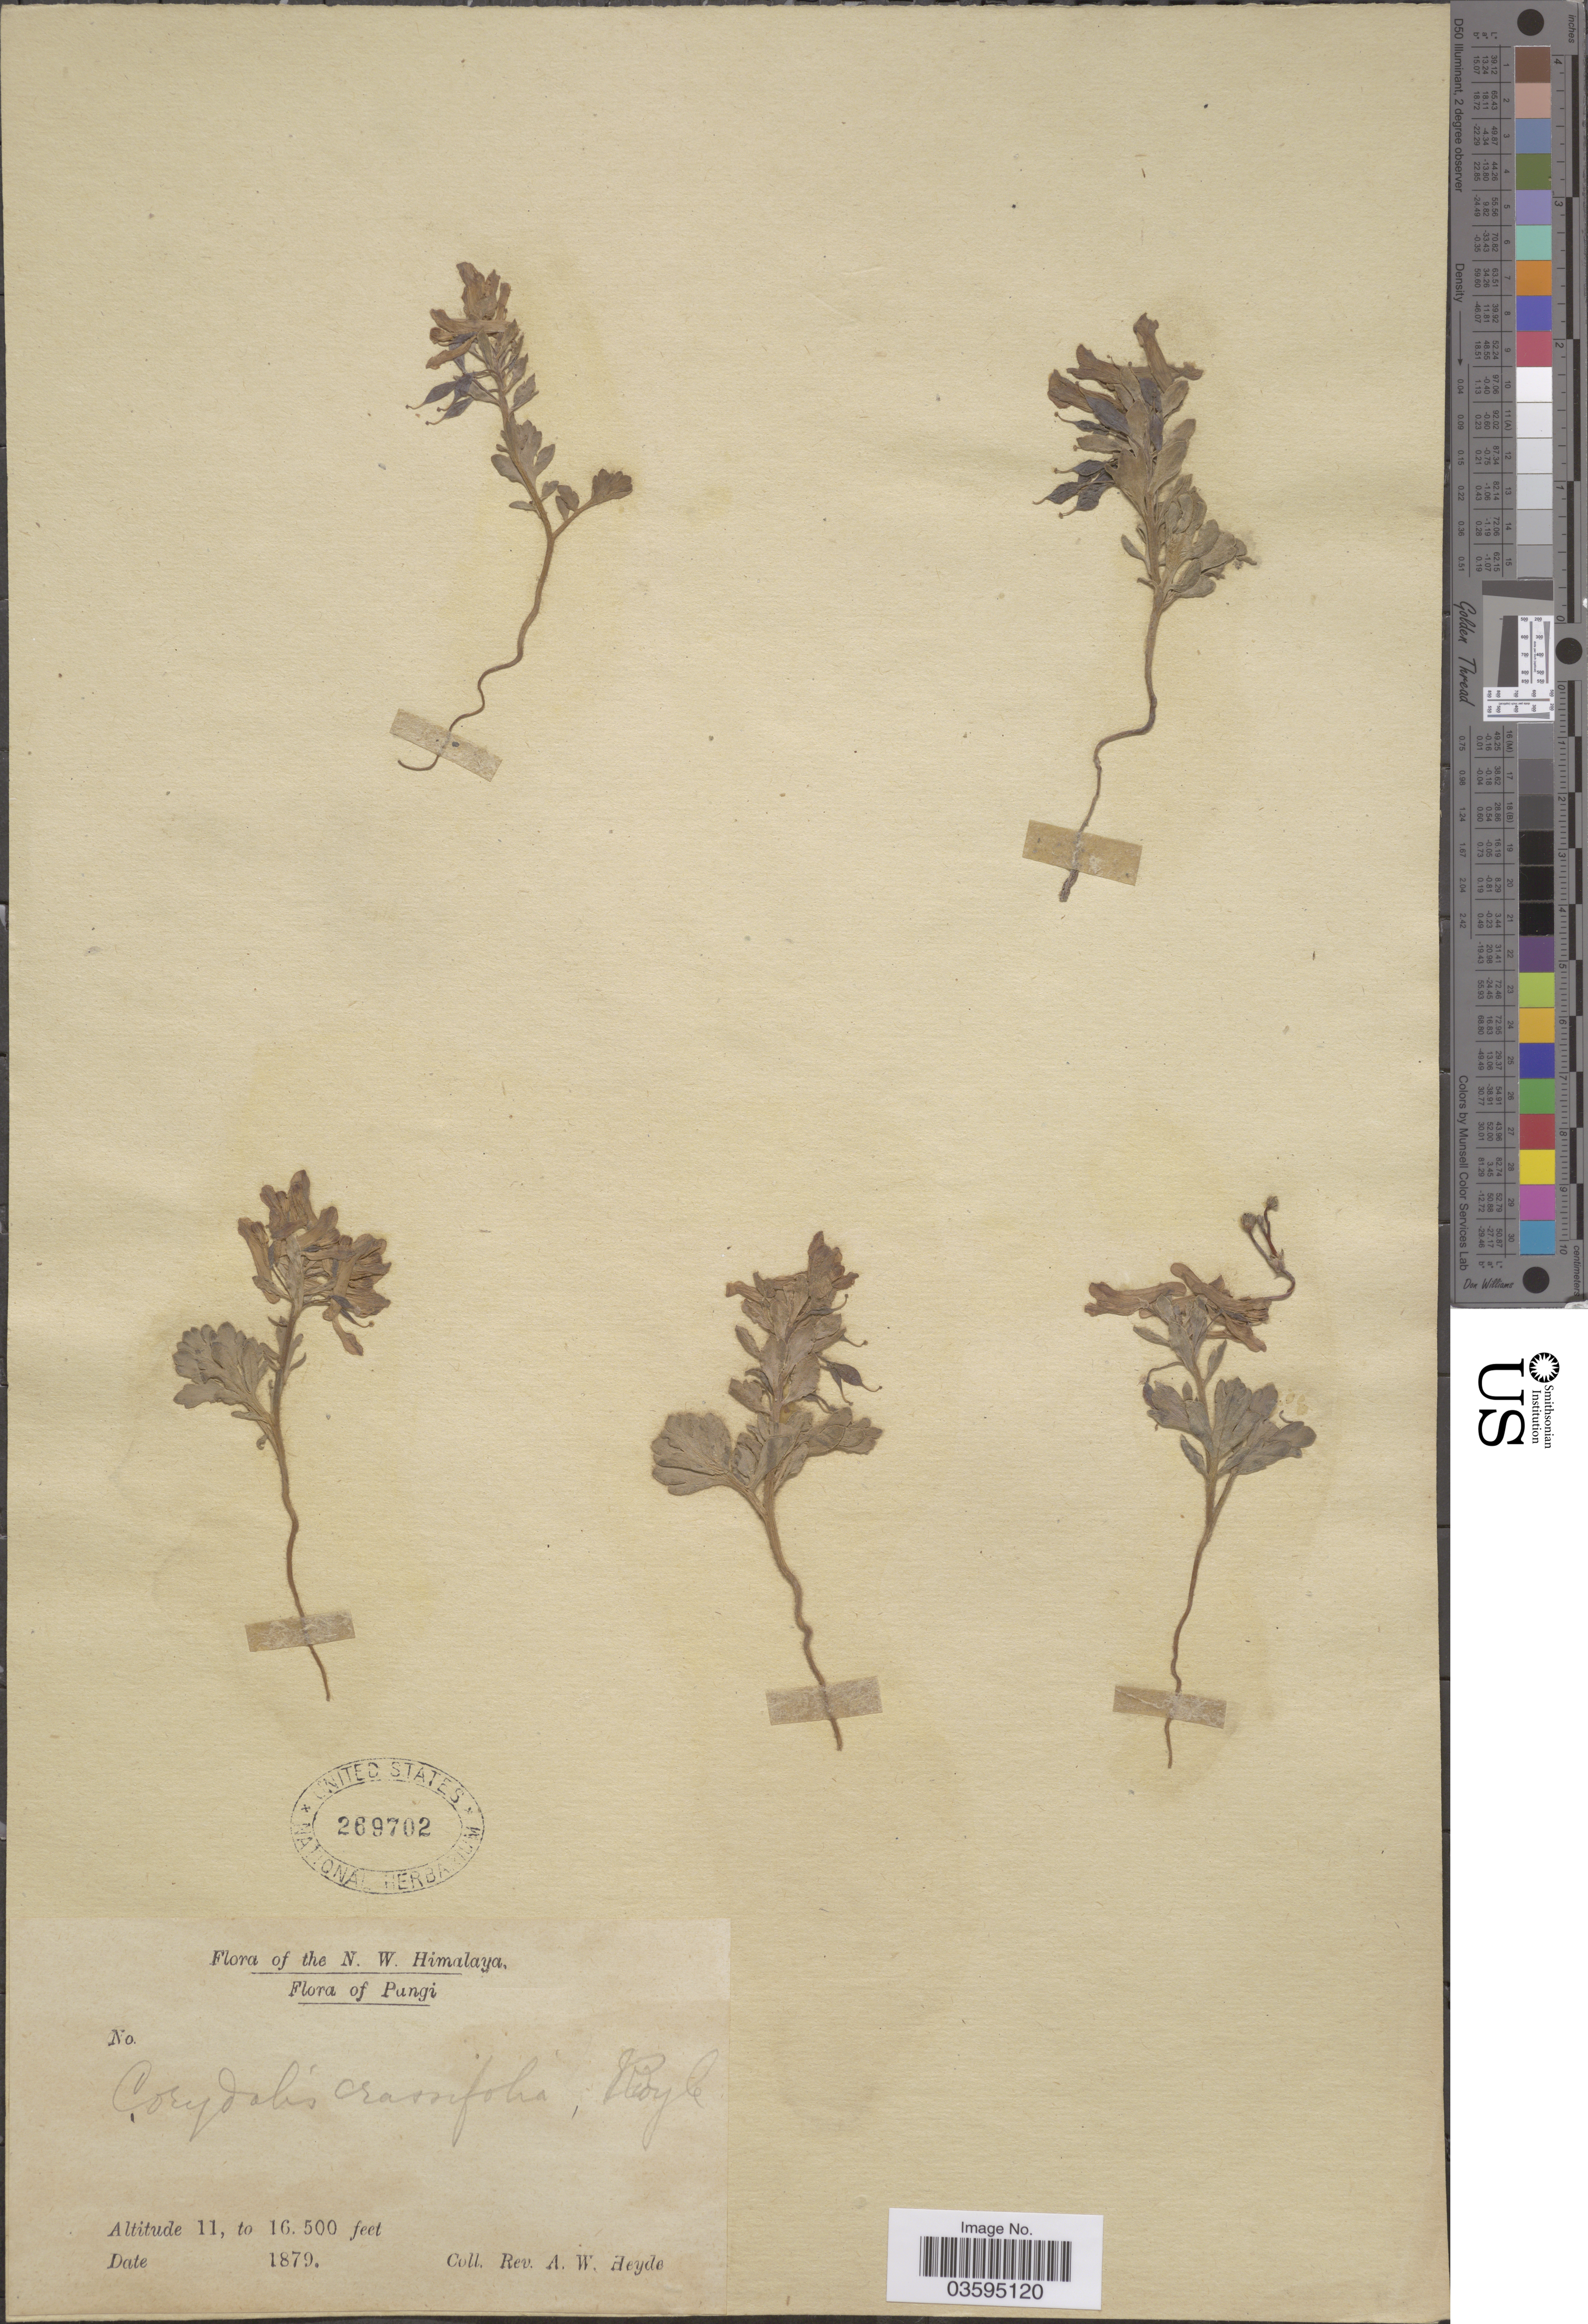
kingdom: Plantae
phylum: Tracheophyta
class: Magnoliopsida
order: Ranunculales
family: Papaveraceae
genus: Corydalis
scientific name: Corydalis crassifolia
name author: Royle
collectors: A. W. Heyde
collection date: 1879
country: India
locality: N. W. Himalaya. Pangi.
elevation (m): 3353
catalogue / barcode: US 269702